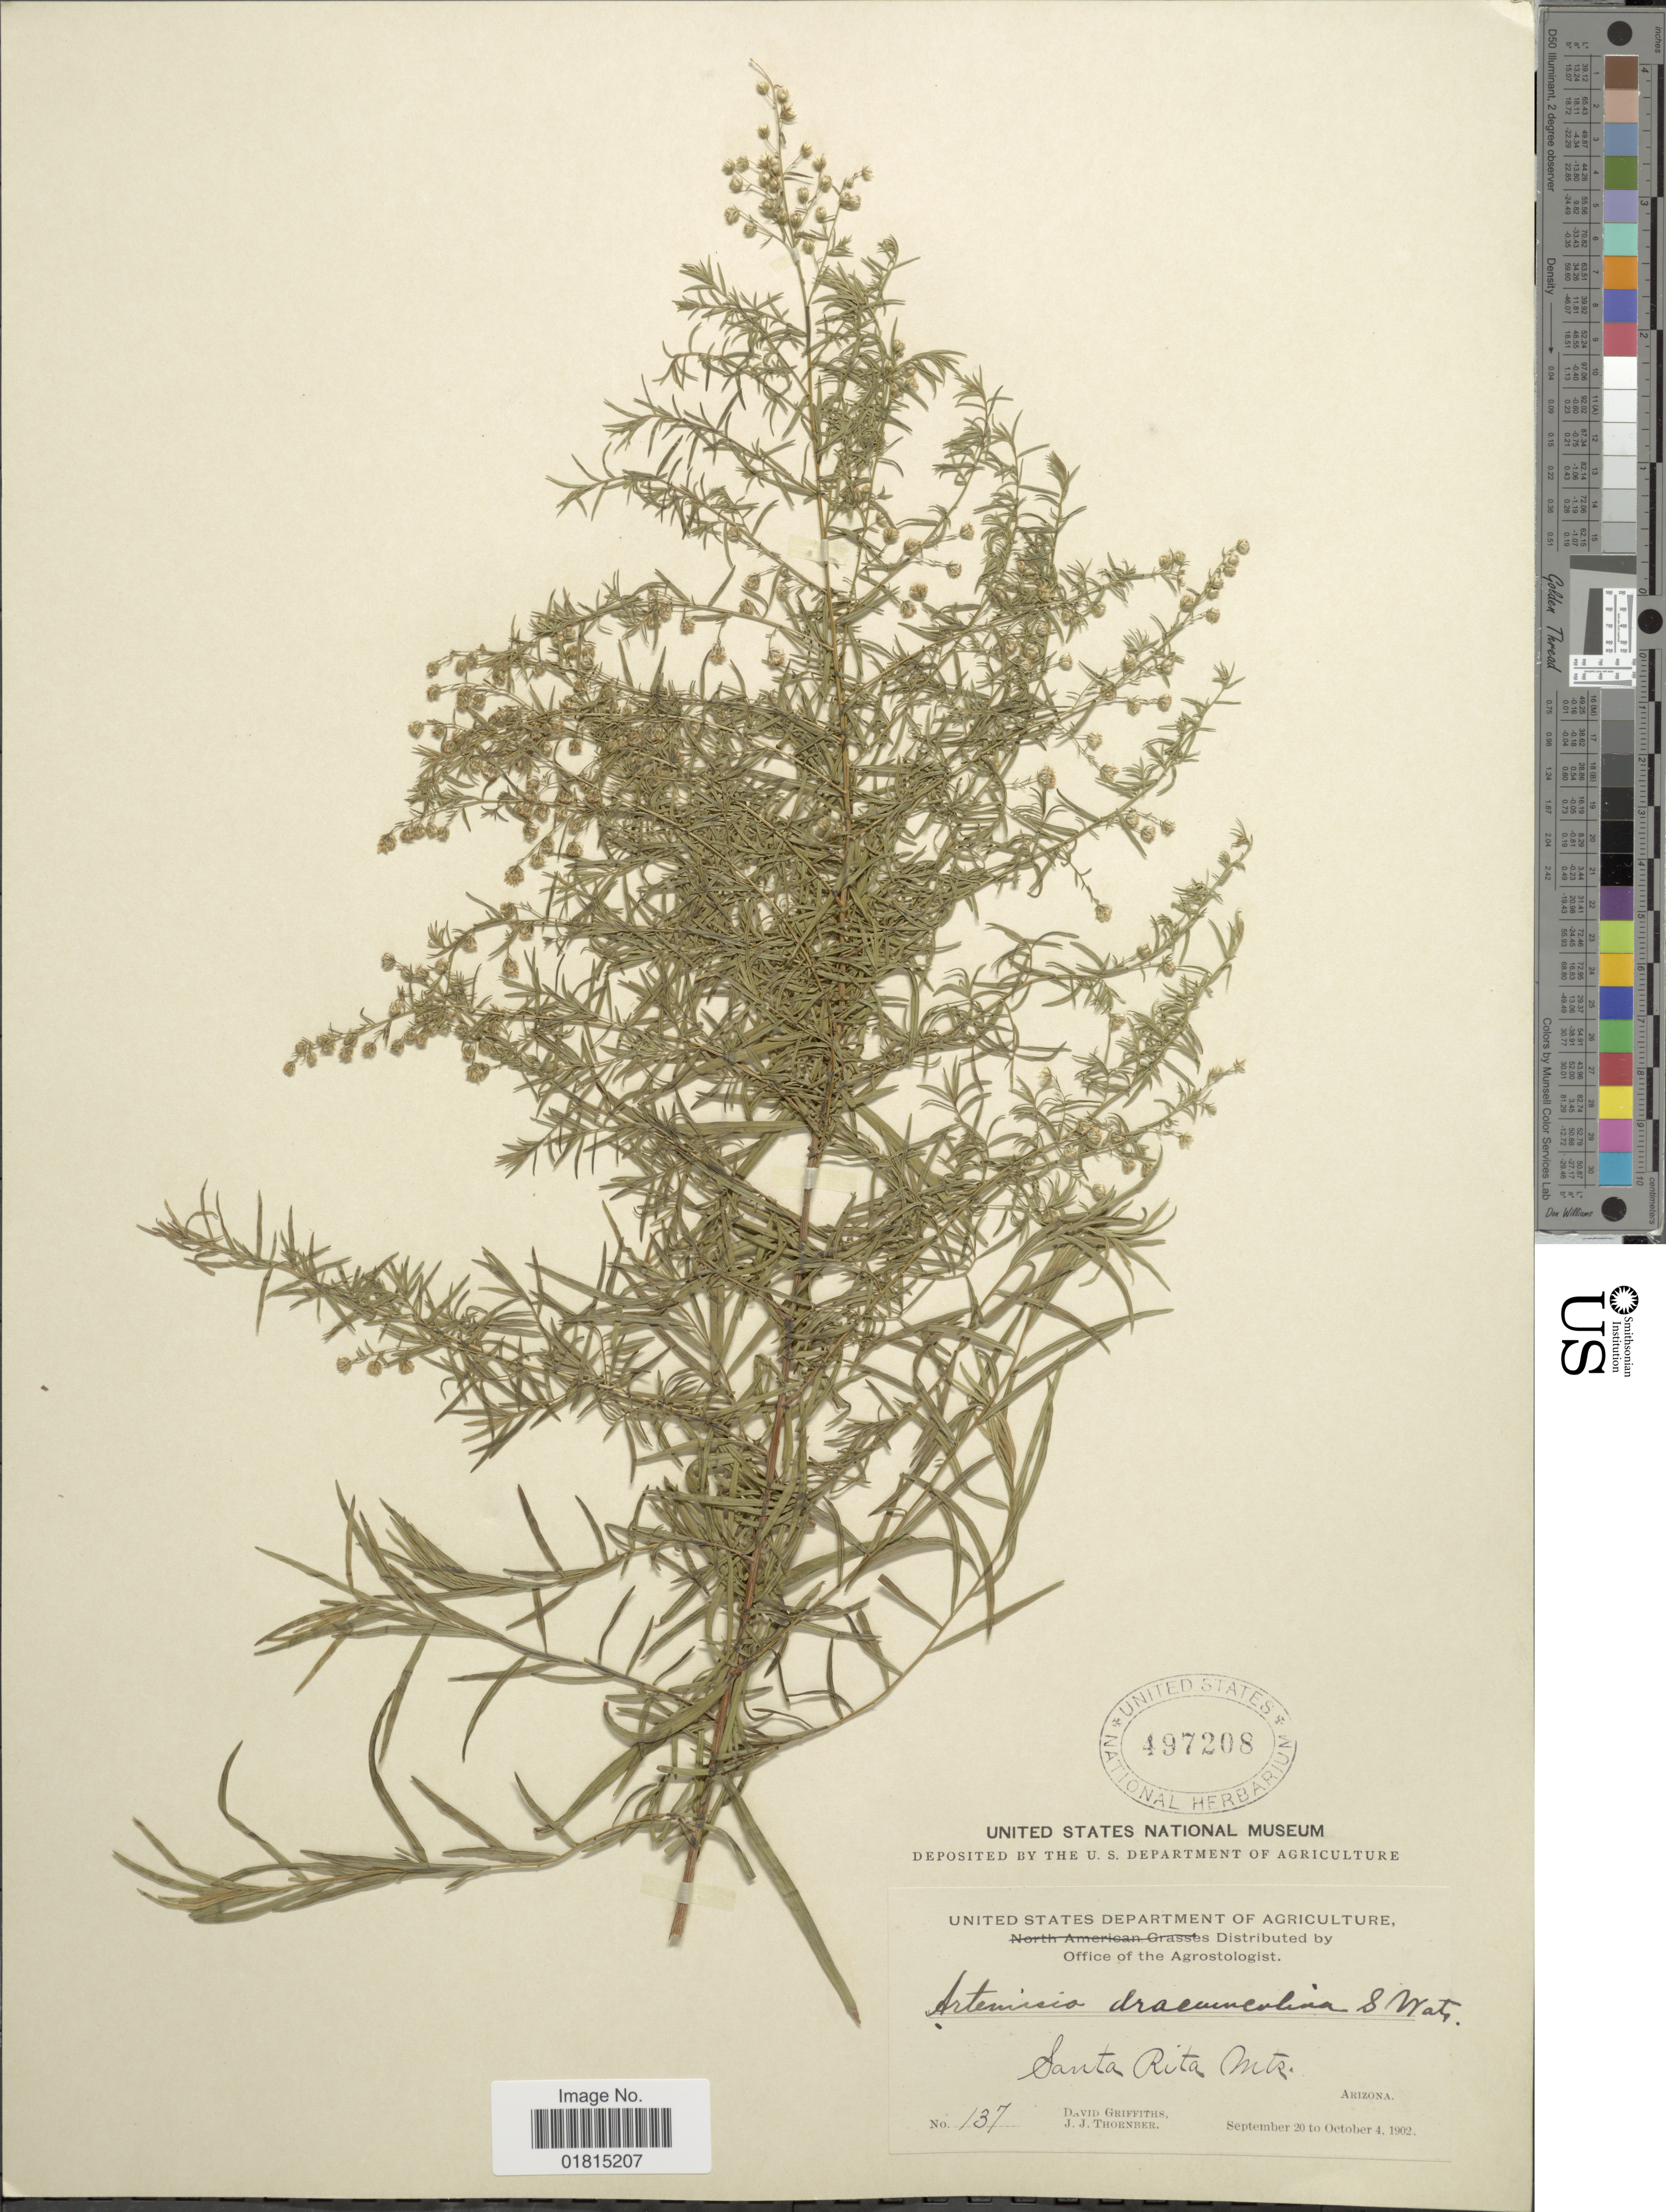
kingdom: Plantae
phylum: Tracheophyta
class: Magnoliopsida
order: Asterales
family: Asteraceae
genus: Artemisia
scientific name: Artemisia dracunculoides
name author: Pursh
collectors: D. Griffiths & J. Thornber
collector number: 137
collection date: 1902-09-20/1902-10-04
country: United States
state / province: Arizona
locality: Santa Rita Mts., Arizona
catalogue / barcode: US 497208